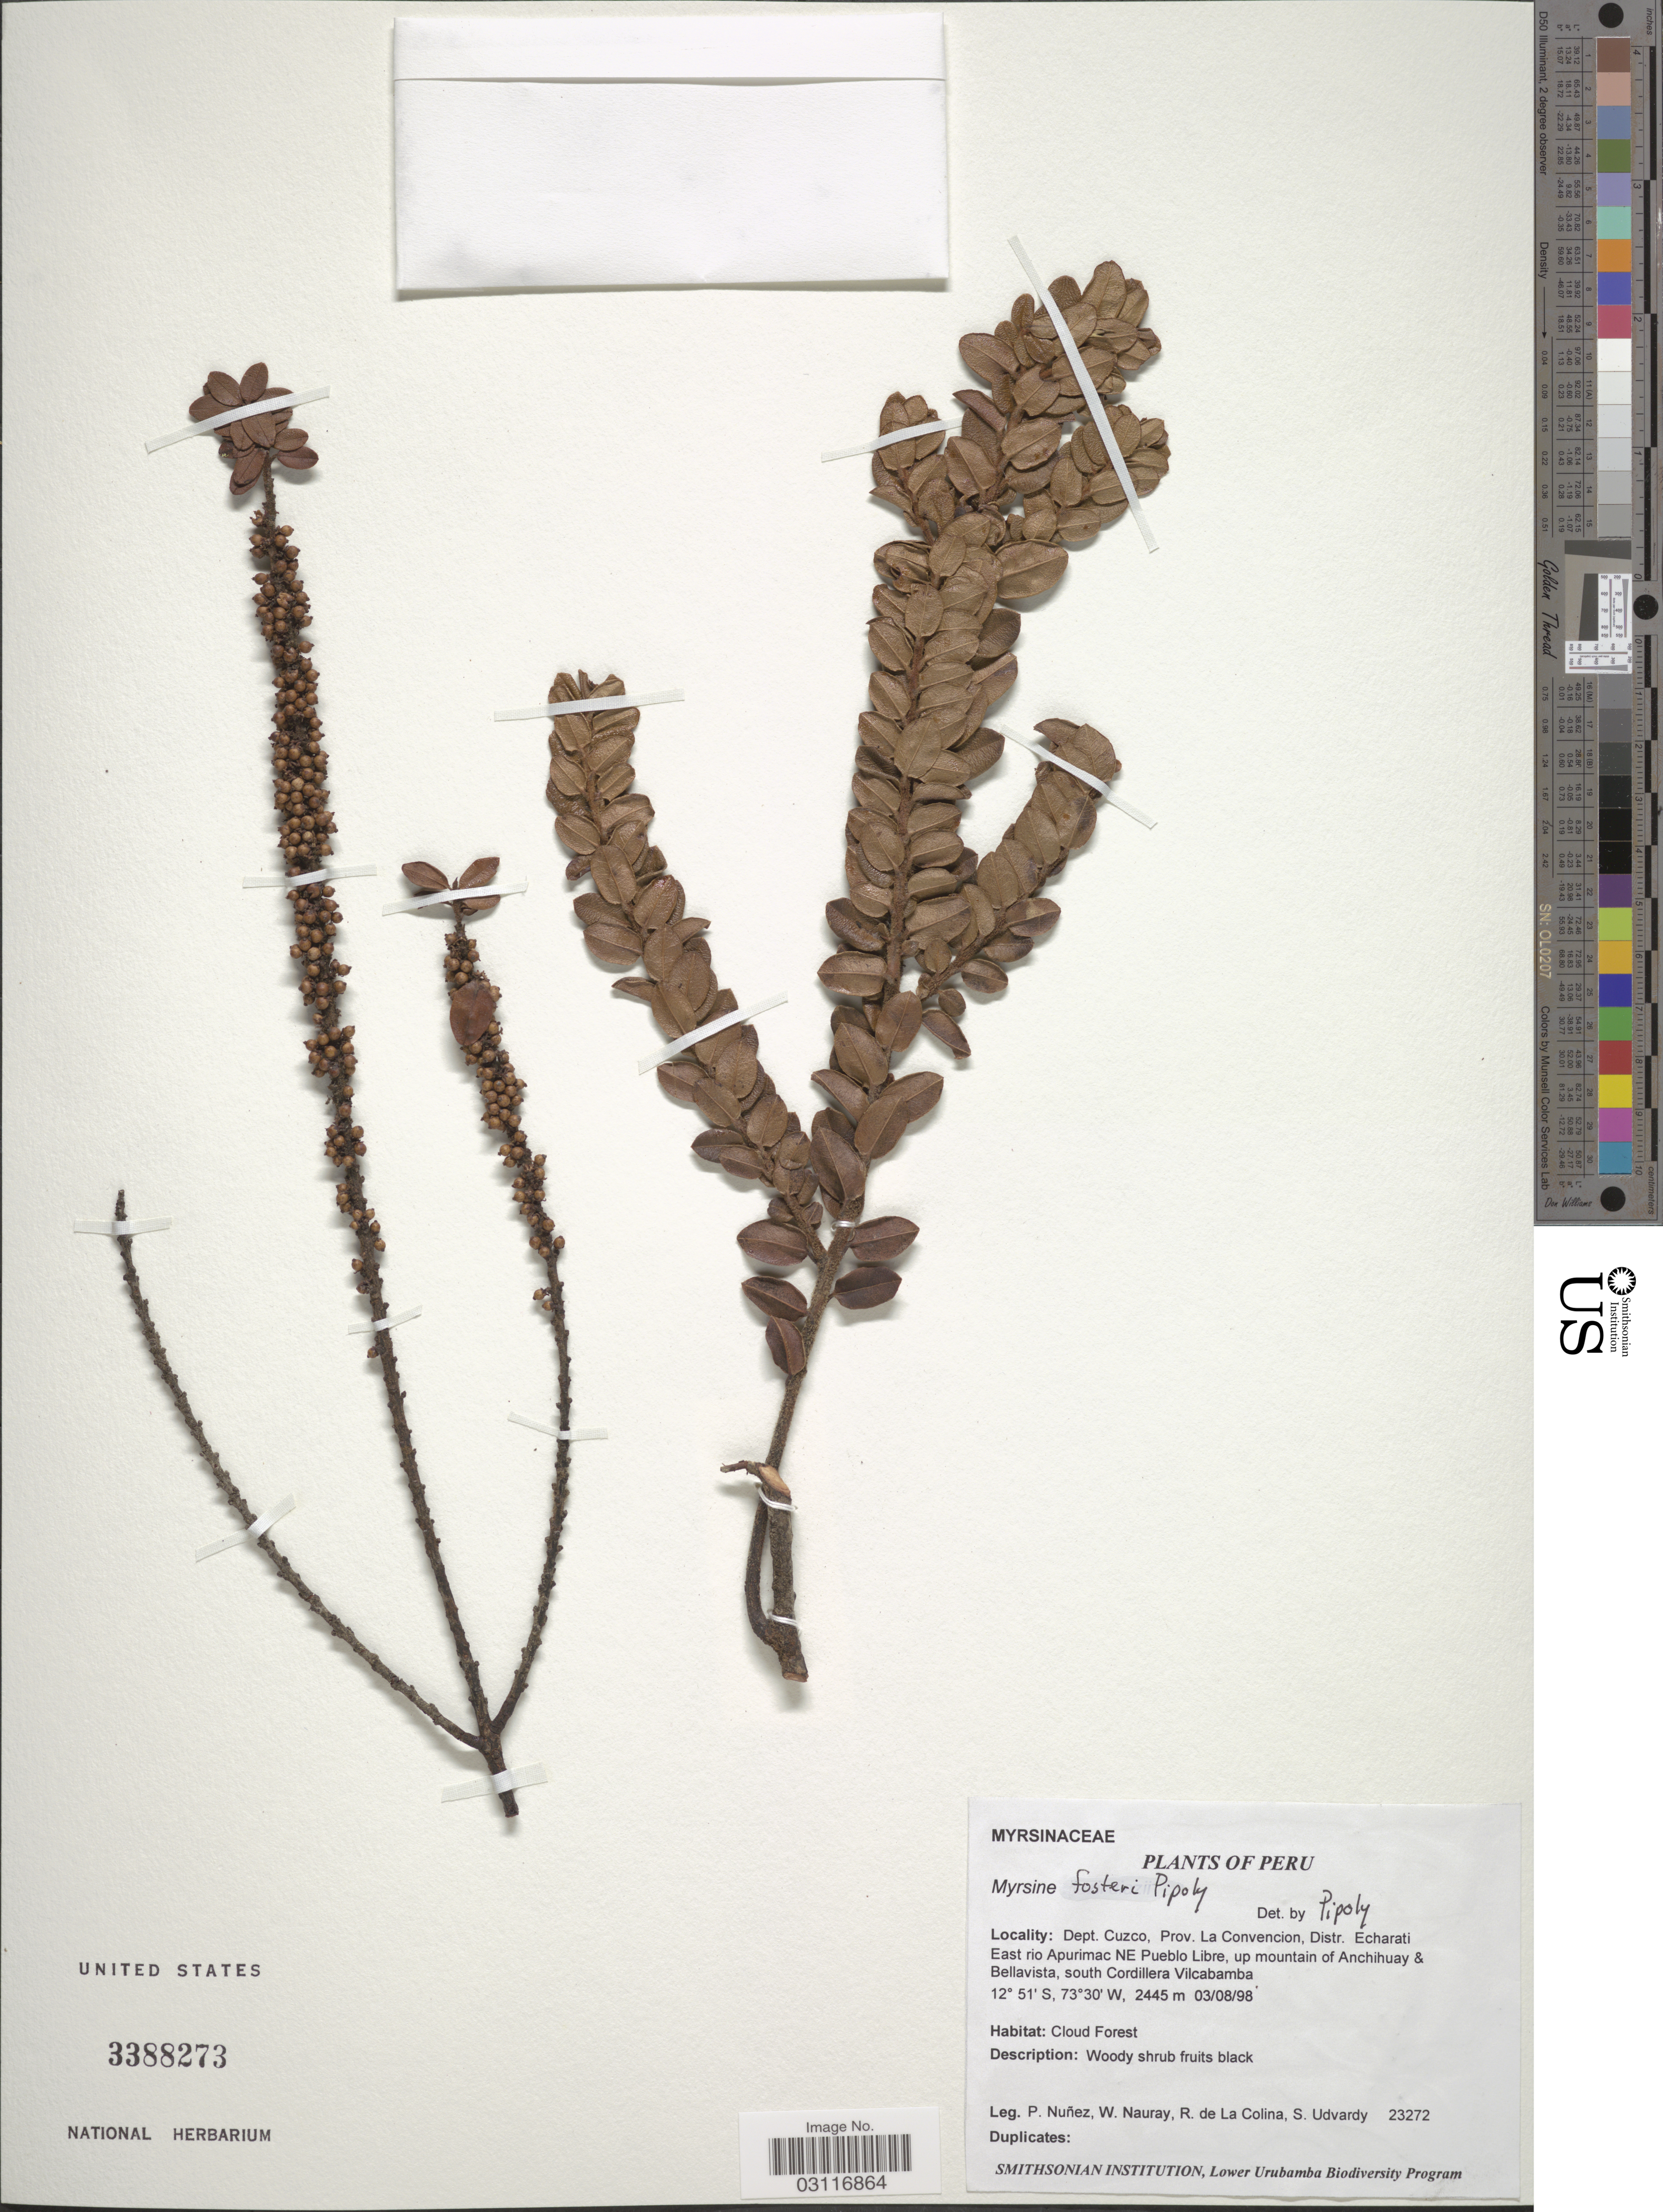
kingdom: Plantae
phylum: Tracheophyta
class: Magnoliopsida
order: Ericales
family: Primulaceae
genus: Myrsine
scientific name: Myrsine fosteri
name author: Pipoly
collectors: P. Nuñez V., W. Nauray, R. de La Colina & S. Udvardy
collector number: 23272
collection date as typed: Transcribed d/m/y: 3/8/98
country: Peru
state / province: Cusco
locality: Dept. Cuzco, Prov. La Convencion, Distr. Echarati, East rio Apurimac NE Pueblo Libre, up mountain of Anchihuay & Bellavista, south Cordillera Vilcabamba.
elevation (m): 2445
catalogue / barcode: US 3388273